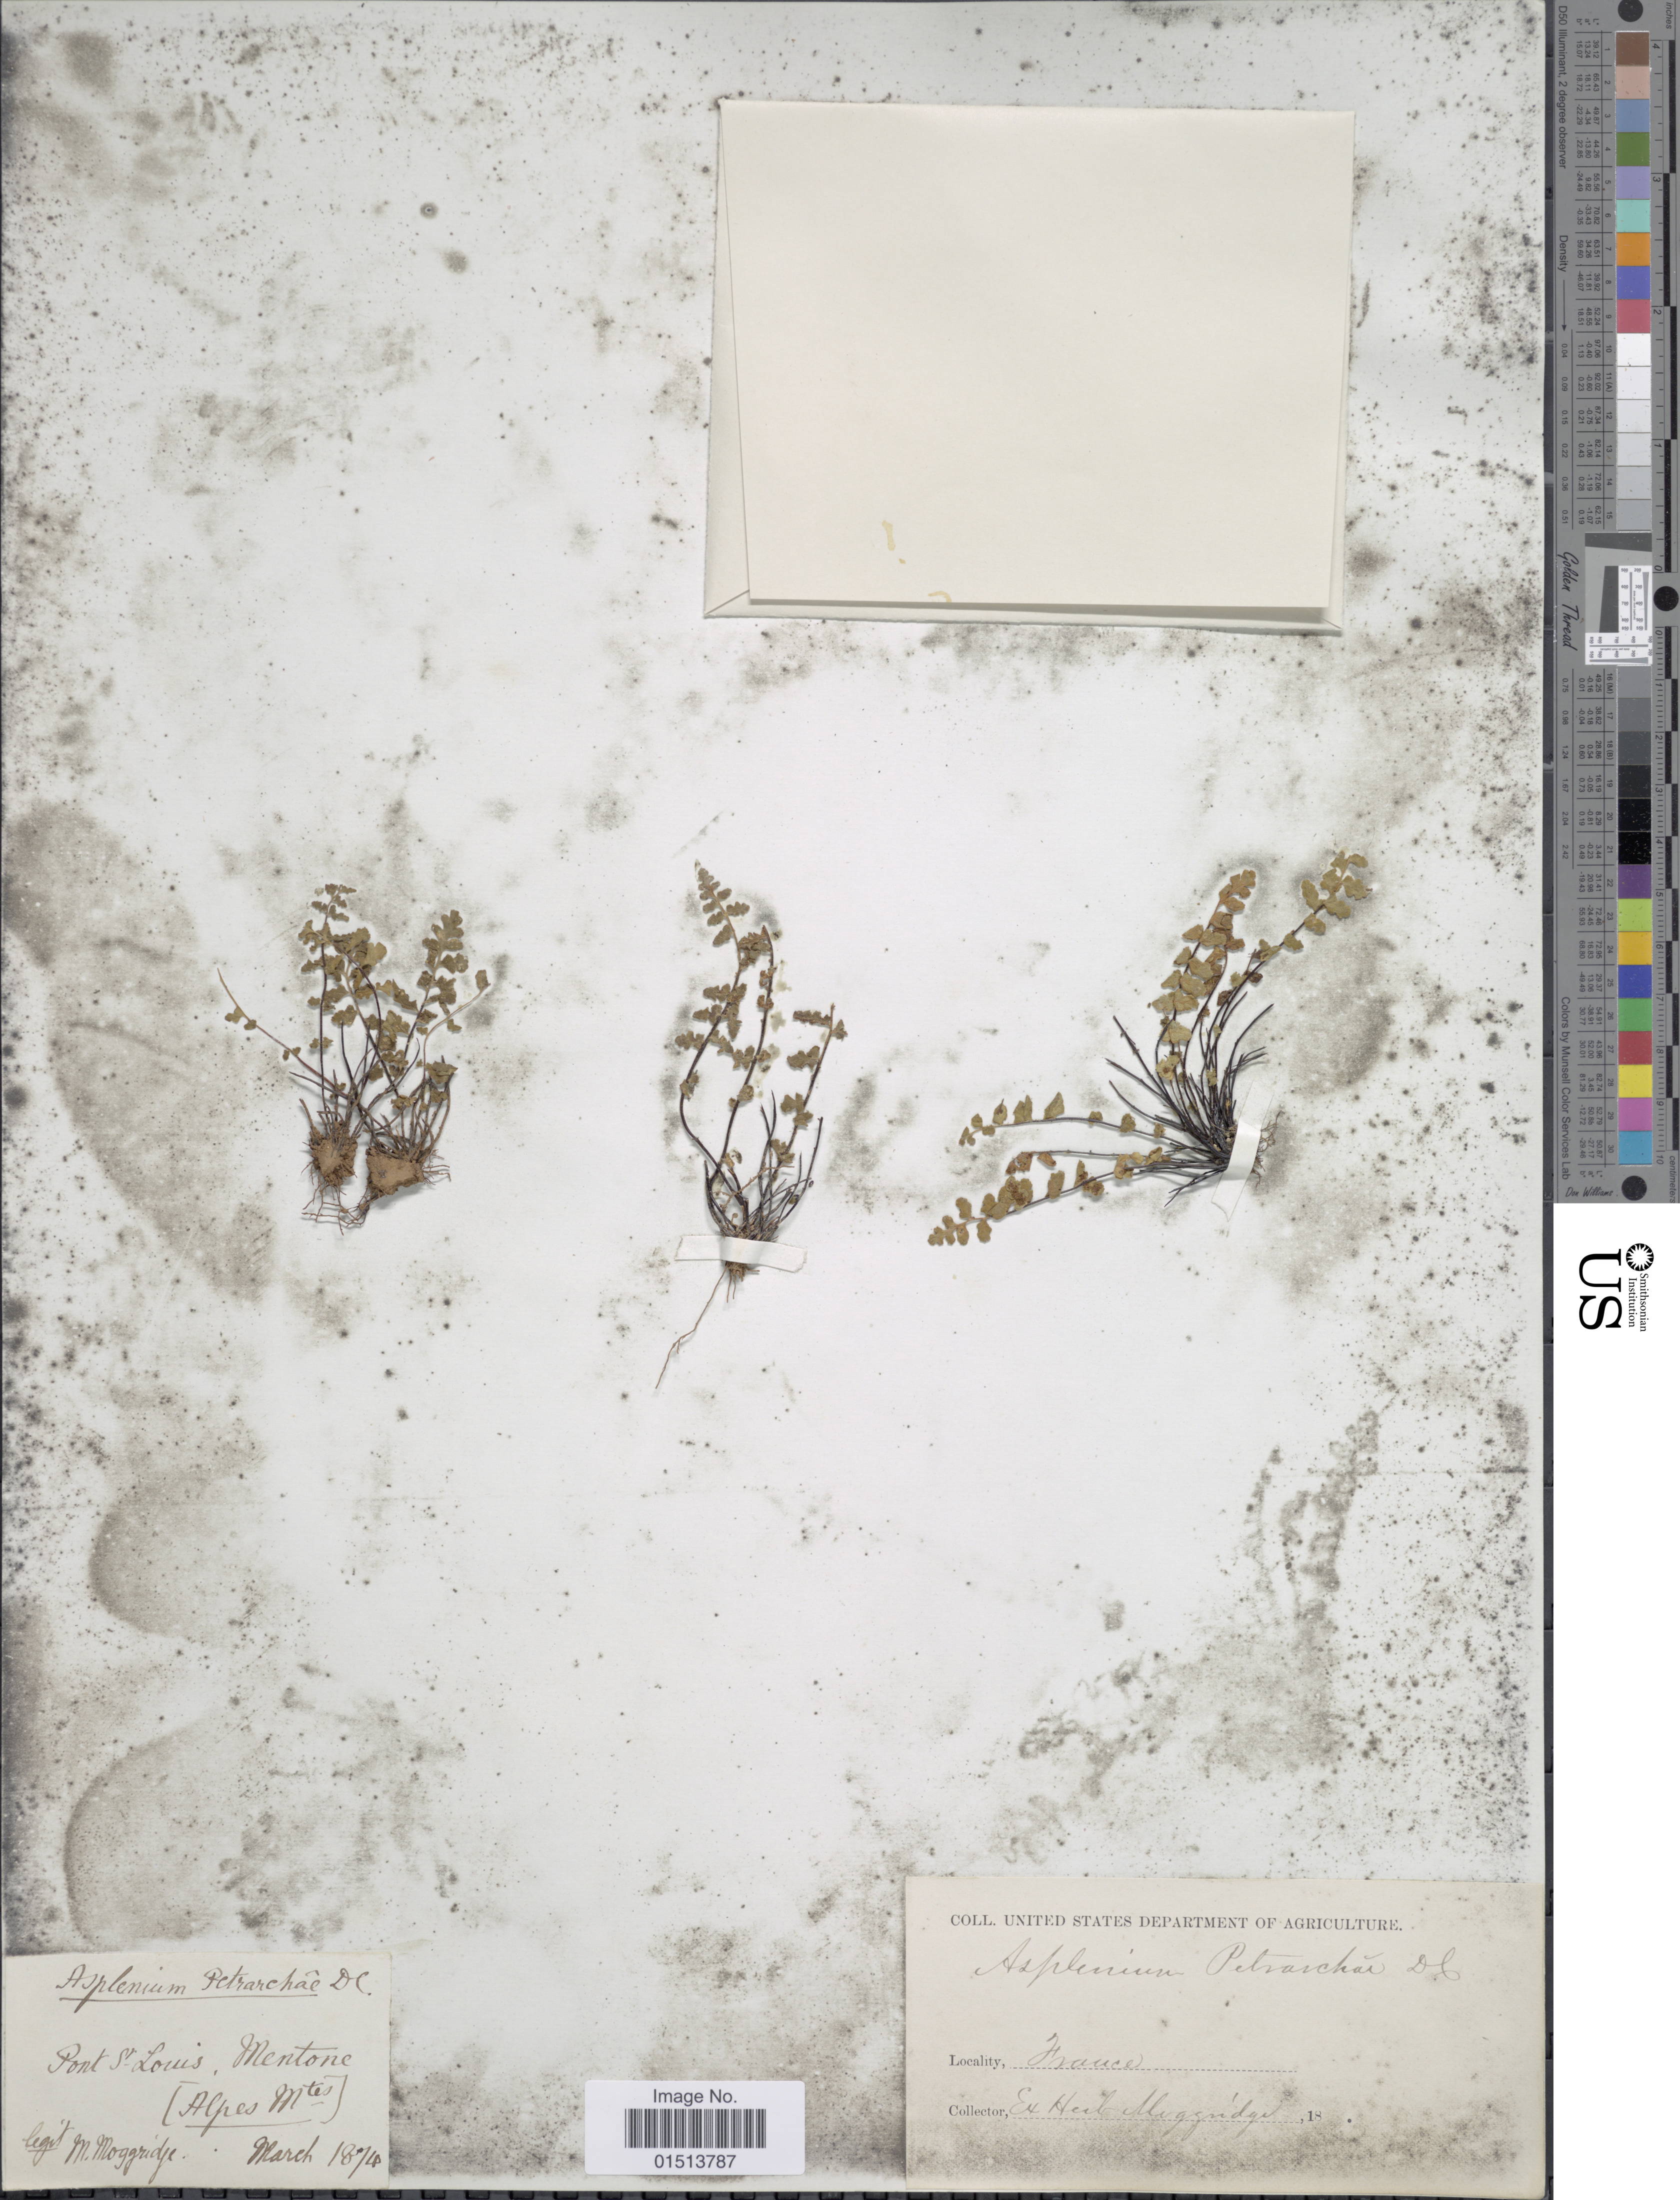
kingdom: Plantae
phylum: Tracheophyta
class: Polypodiopsida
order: Polypodiales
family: Aspleniaceae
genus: Asplenium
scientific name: Asplenium glandulosum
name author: Loisel.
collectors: M. Moggridge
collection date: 1874-03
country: France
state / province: Provence-Alpes-Côte d'Azur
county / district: Alpes-Maritimes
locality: Pont S. Louis, Mentone (Alpes Mtes).